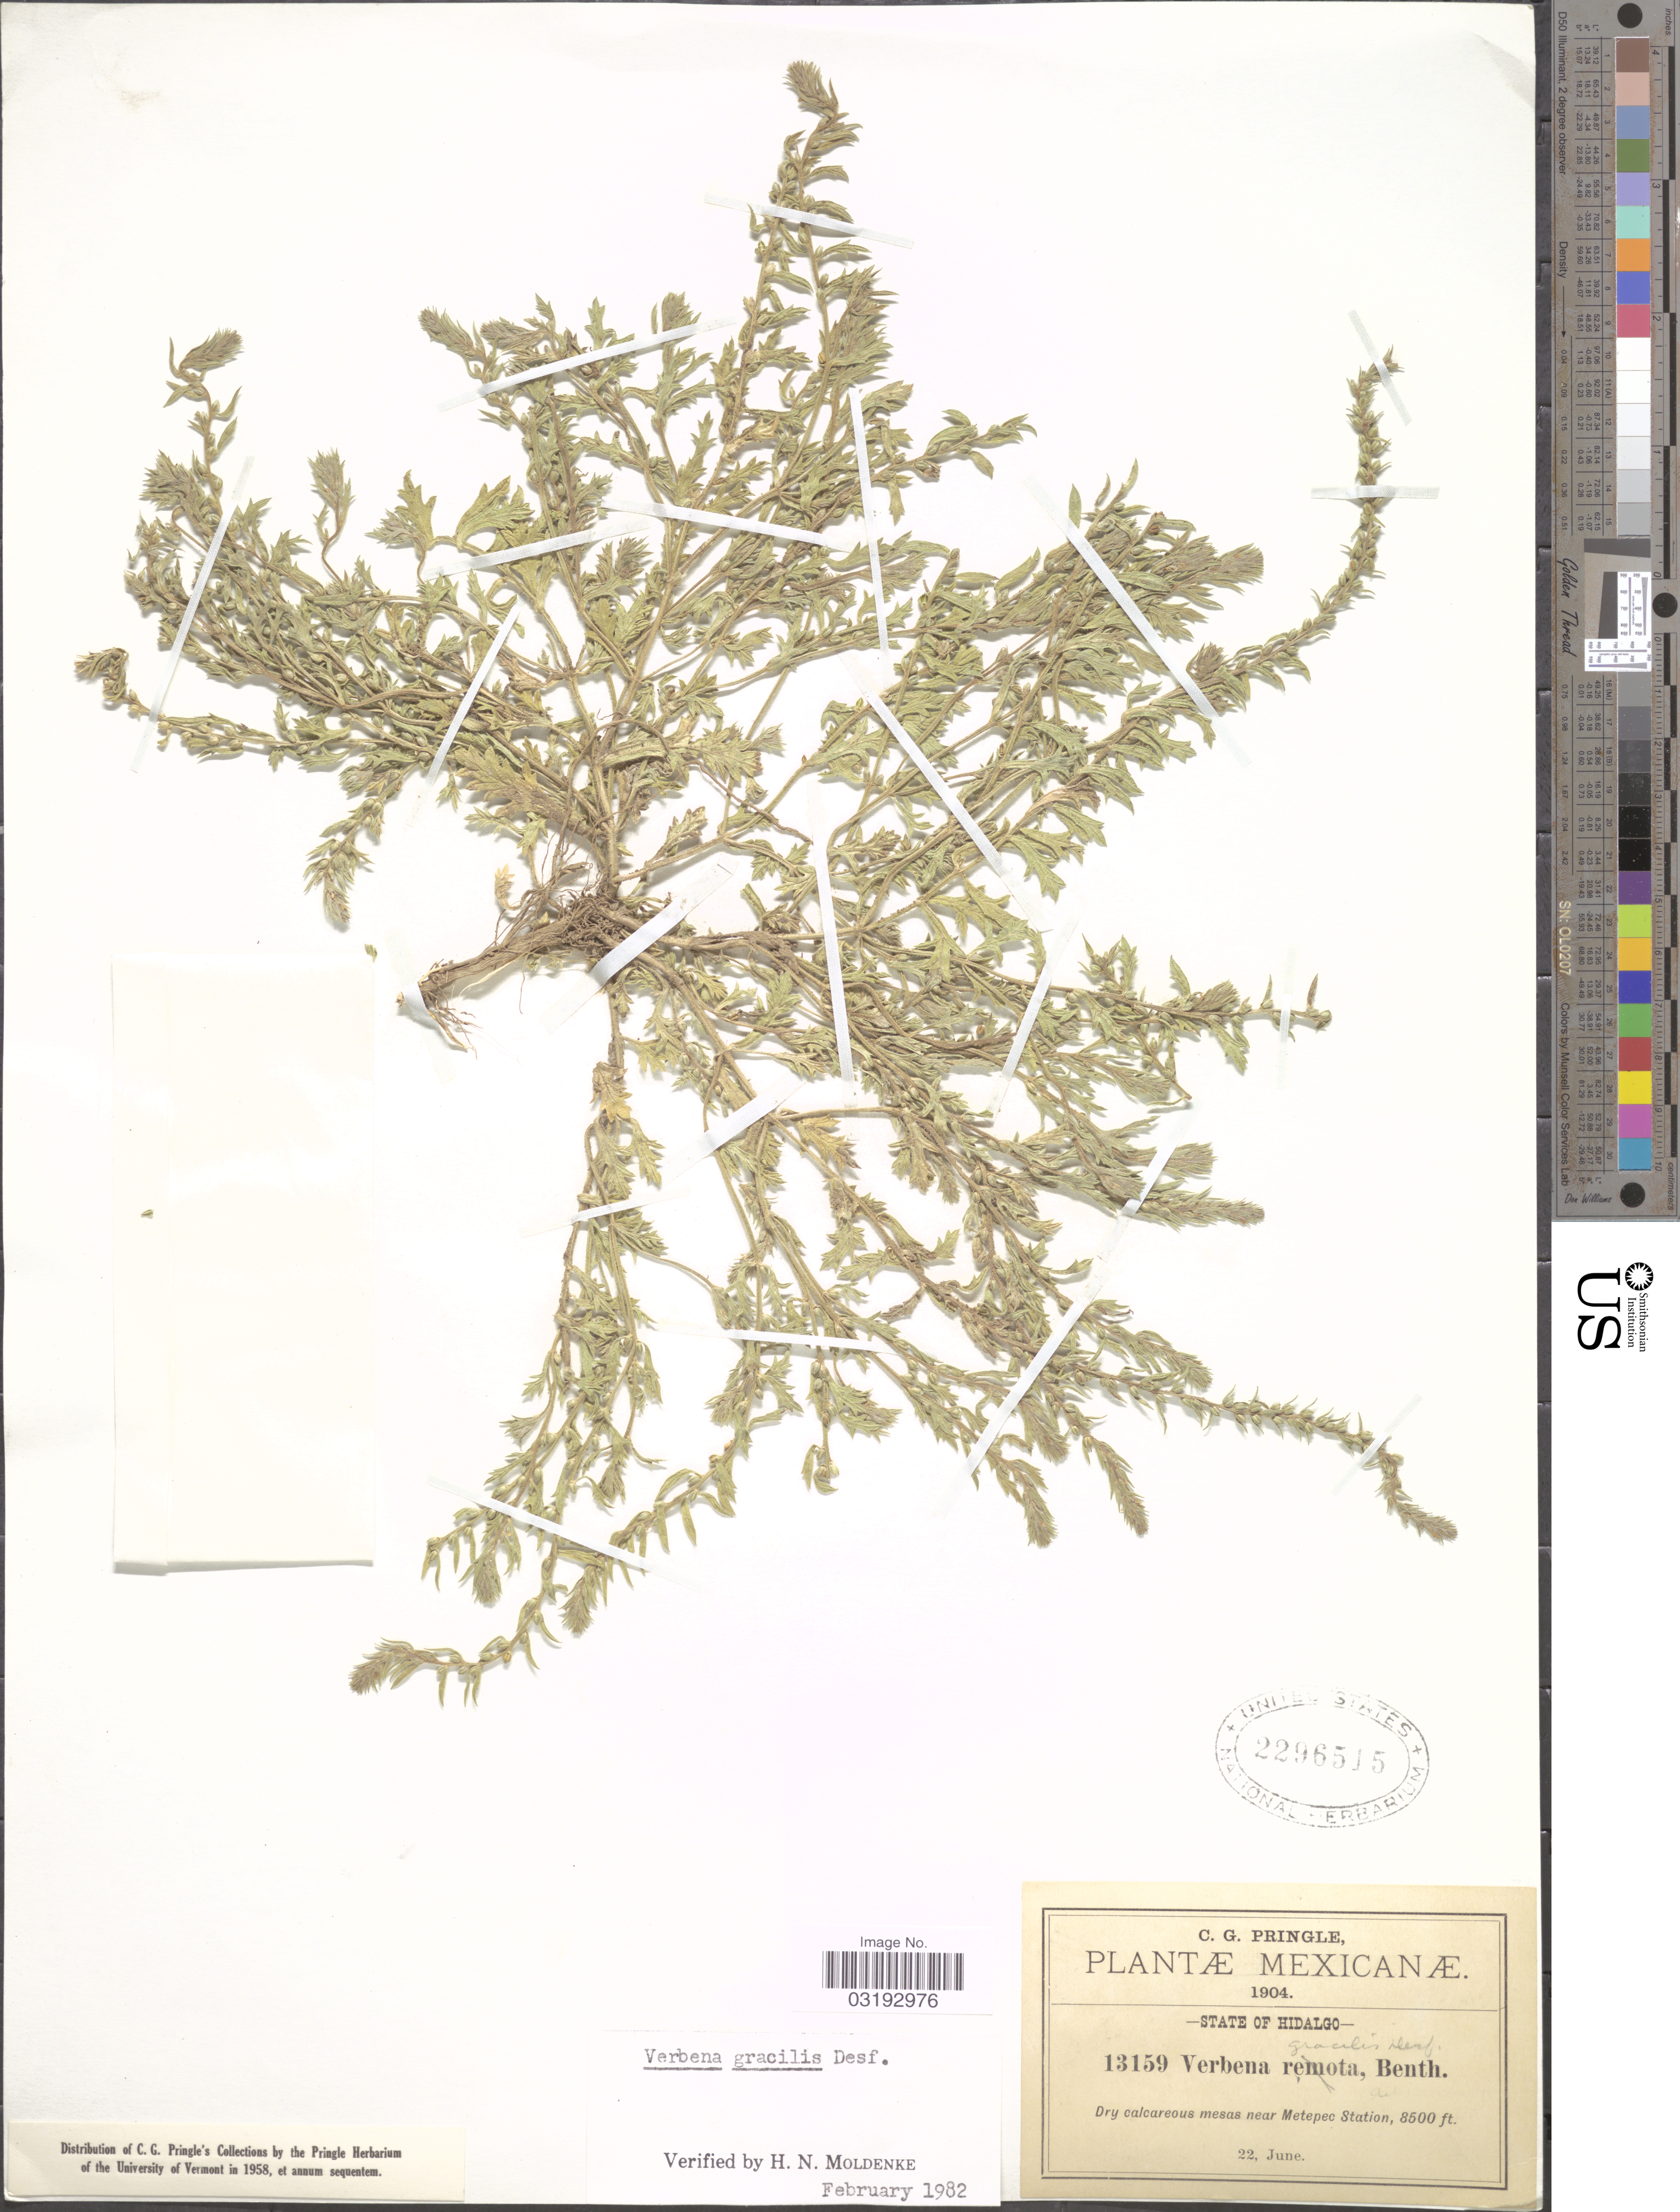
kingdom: Plantae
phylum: Tracheophyta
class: Magnoliopsida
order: Lamiales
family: Verbenaceae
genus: Verbena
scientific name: Verbena gracilis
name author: Desf.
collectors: C. G. Pringle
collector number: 13159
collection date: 1904-06-22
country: Mexico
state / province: Hidalgo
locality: Dry calcareous mesas near Metepec Station.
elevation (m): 2591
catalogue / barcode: US 2296515